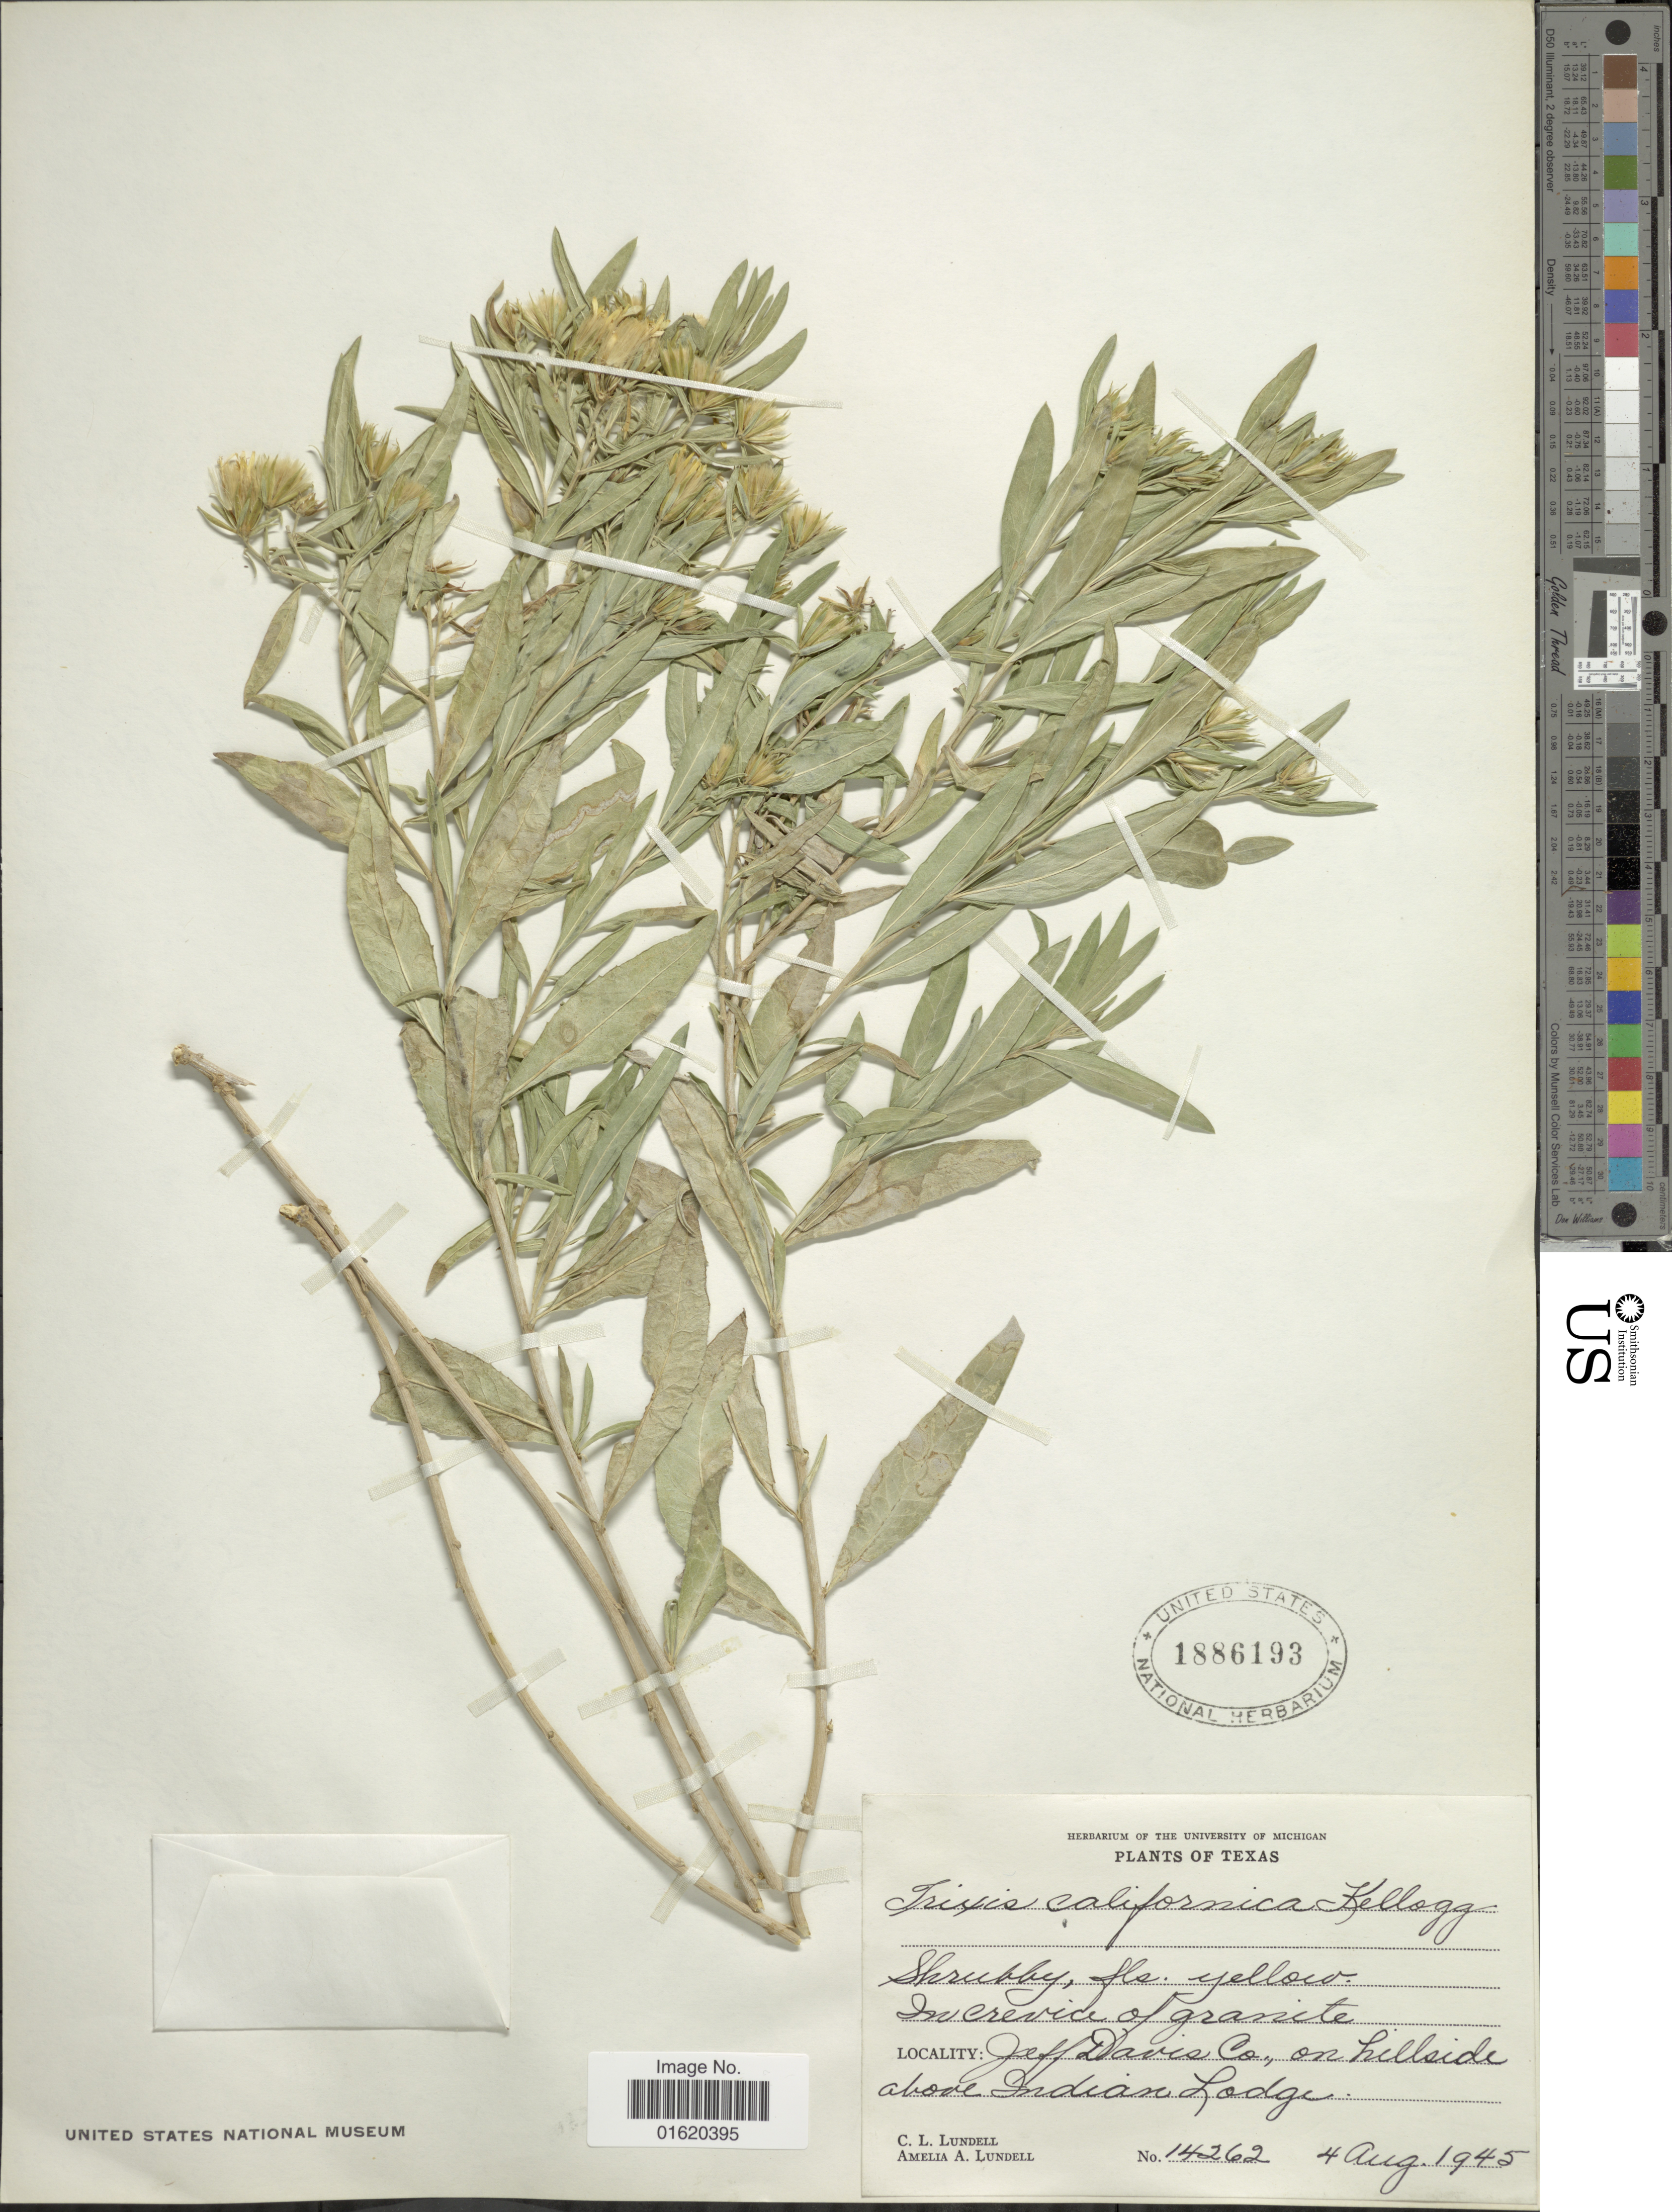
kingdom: Plantae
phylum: Tracheophyta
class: Magnoliopsida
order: Asterales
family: Asteraceae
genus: Trixis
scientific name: Trixis californica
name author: Kellogg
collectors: C. L. Lundell & A. A. Lundell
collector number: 14262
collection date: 1945-08-04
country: United States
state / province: Texas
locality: Jeff Davis Co., on hillside above Indian Lodge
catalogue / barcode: US 1886193